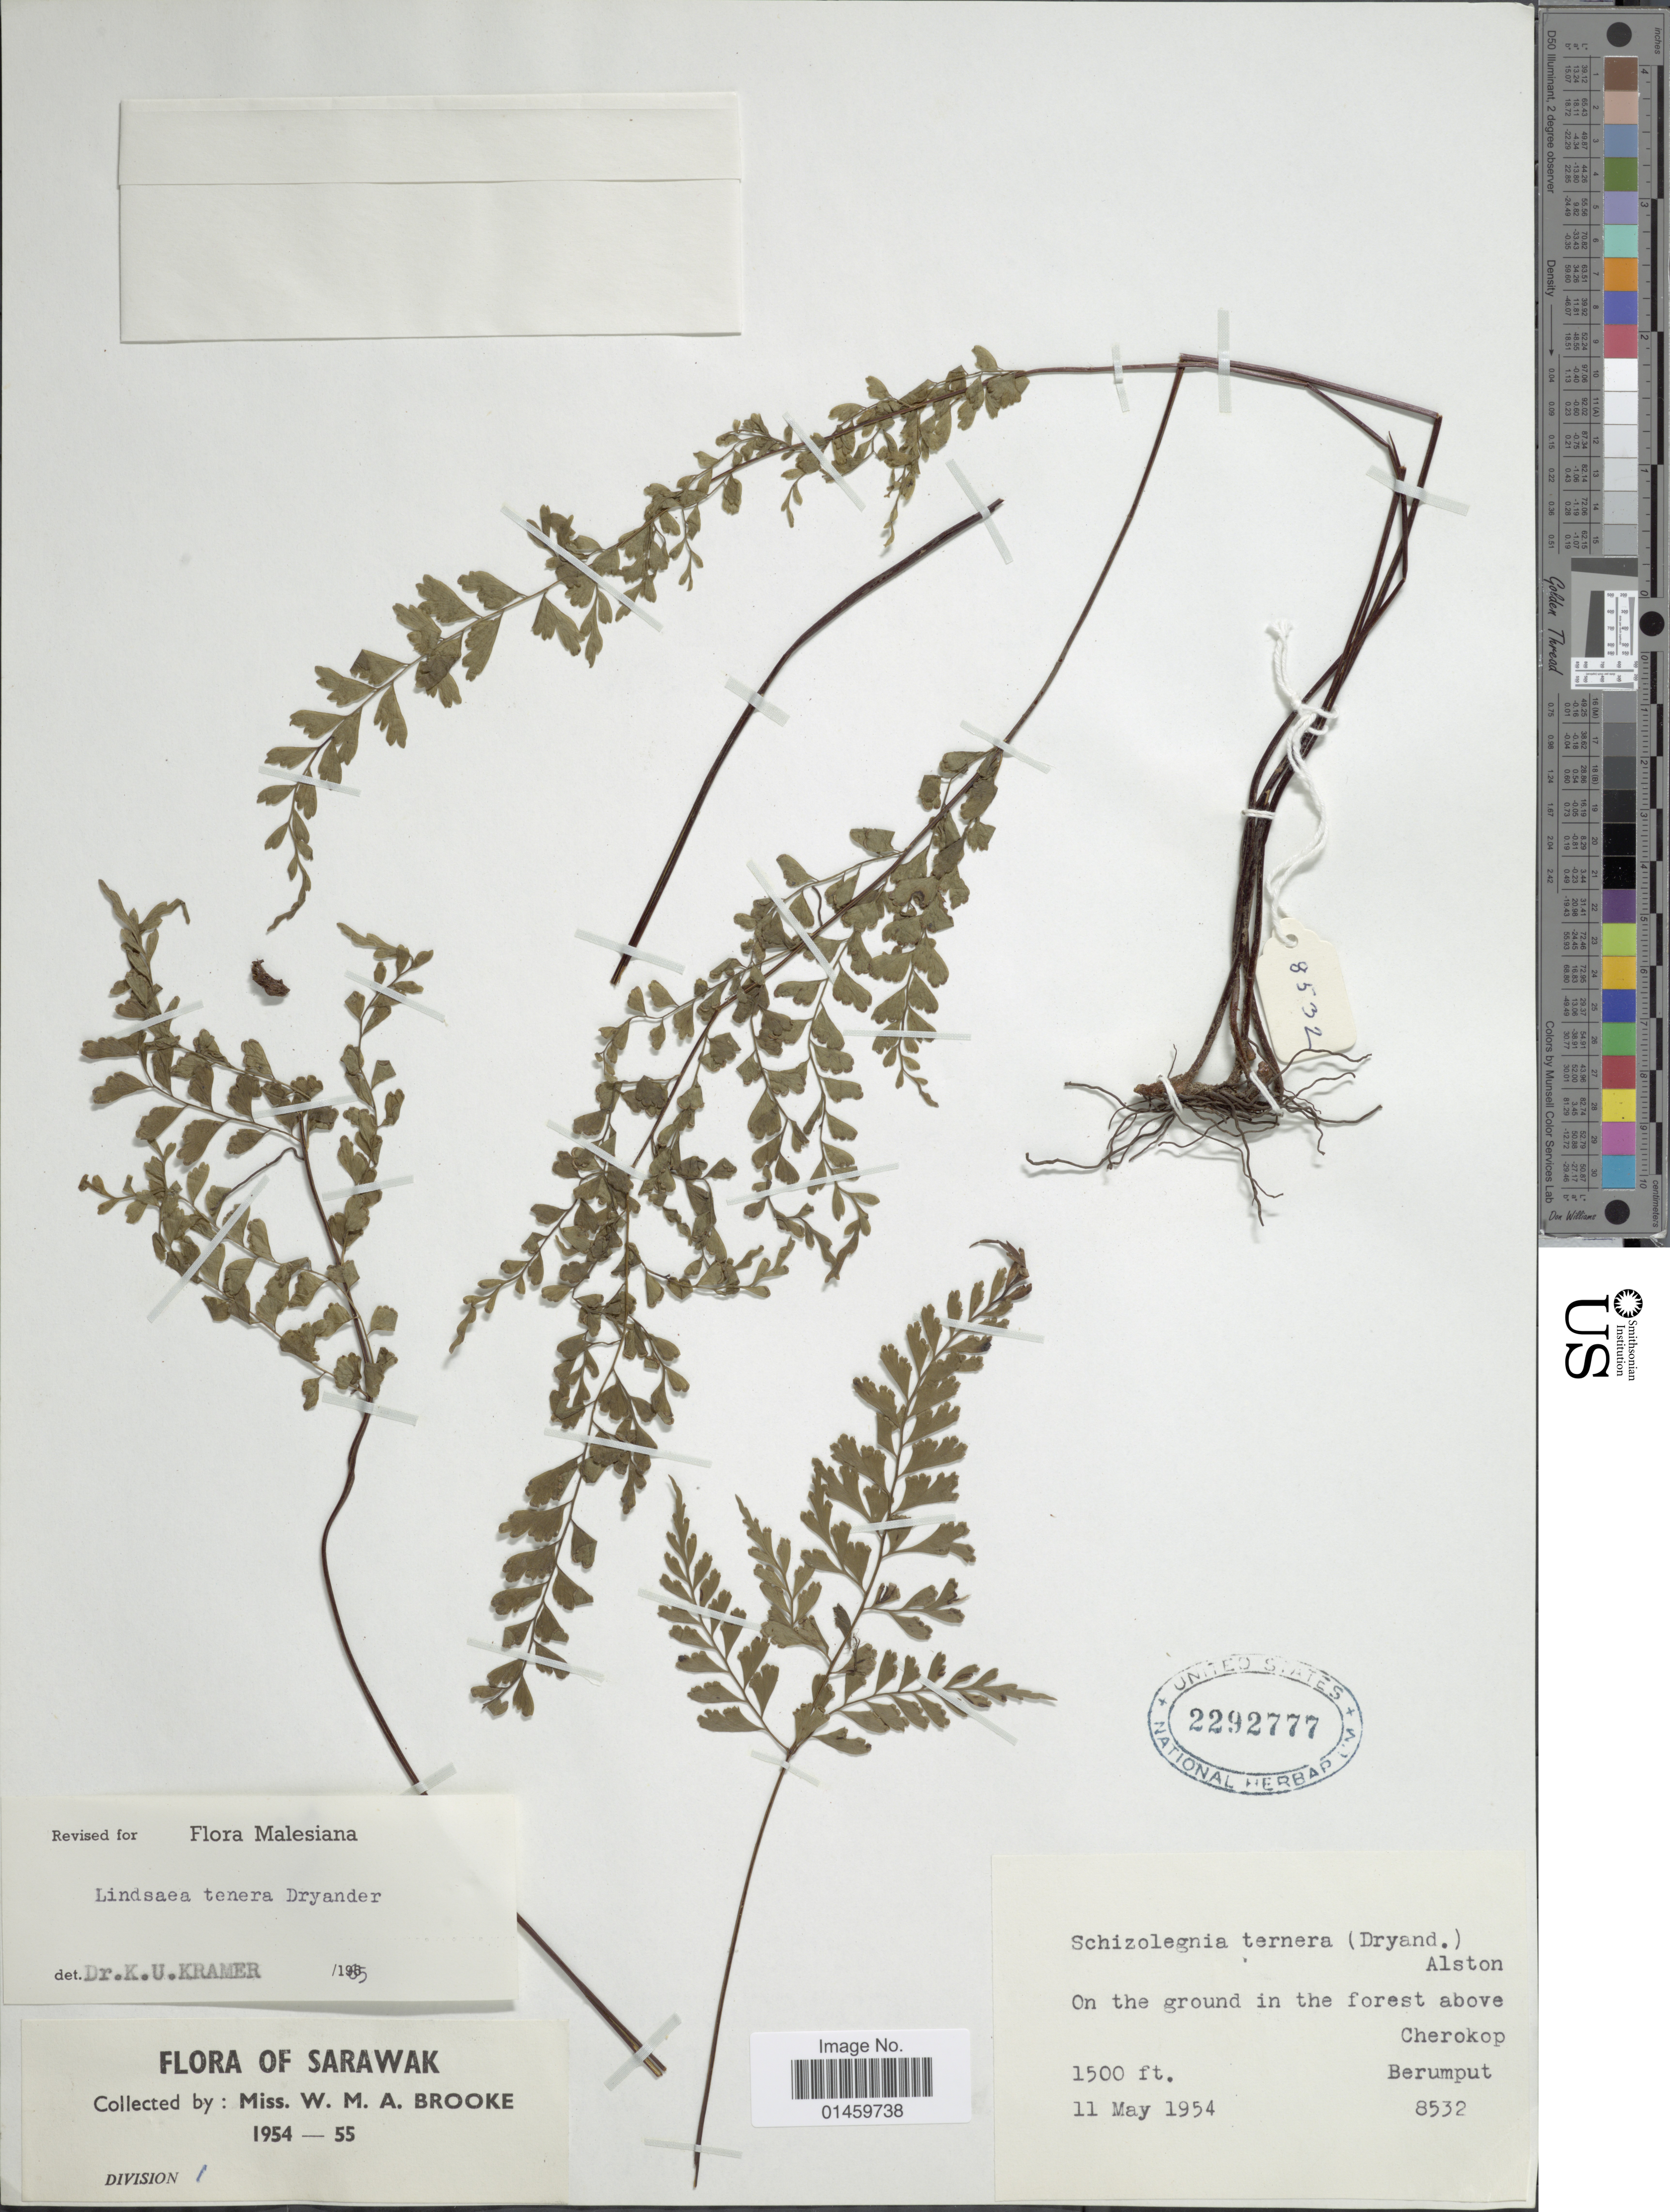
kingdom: Plantae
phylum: Tracheophyta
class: Polypodiopsida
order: Polypodiales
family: Lindsaeaceae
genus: Lindsaea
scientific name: Lindsaea tenera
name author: Dryand.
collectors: W. Brooke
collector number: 8532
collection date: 1954-05-11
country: Malaysia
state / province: Sarawak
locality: Cherokop. Berumput.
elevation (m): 457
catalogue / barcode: US 2292777